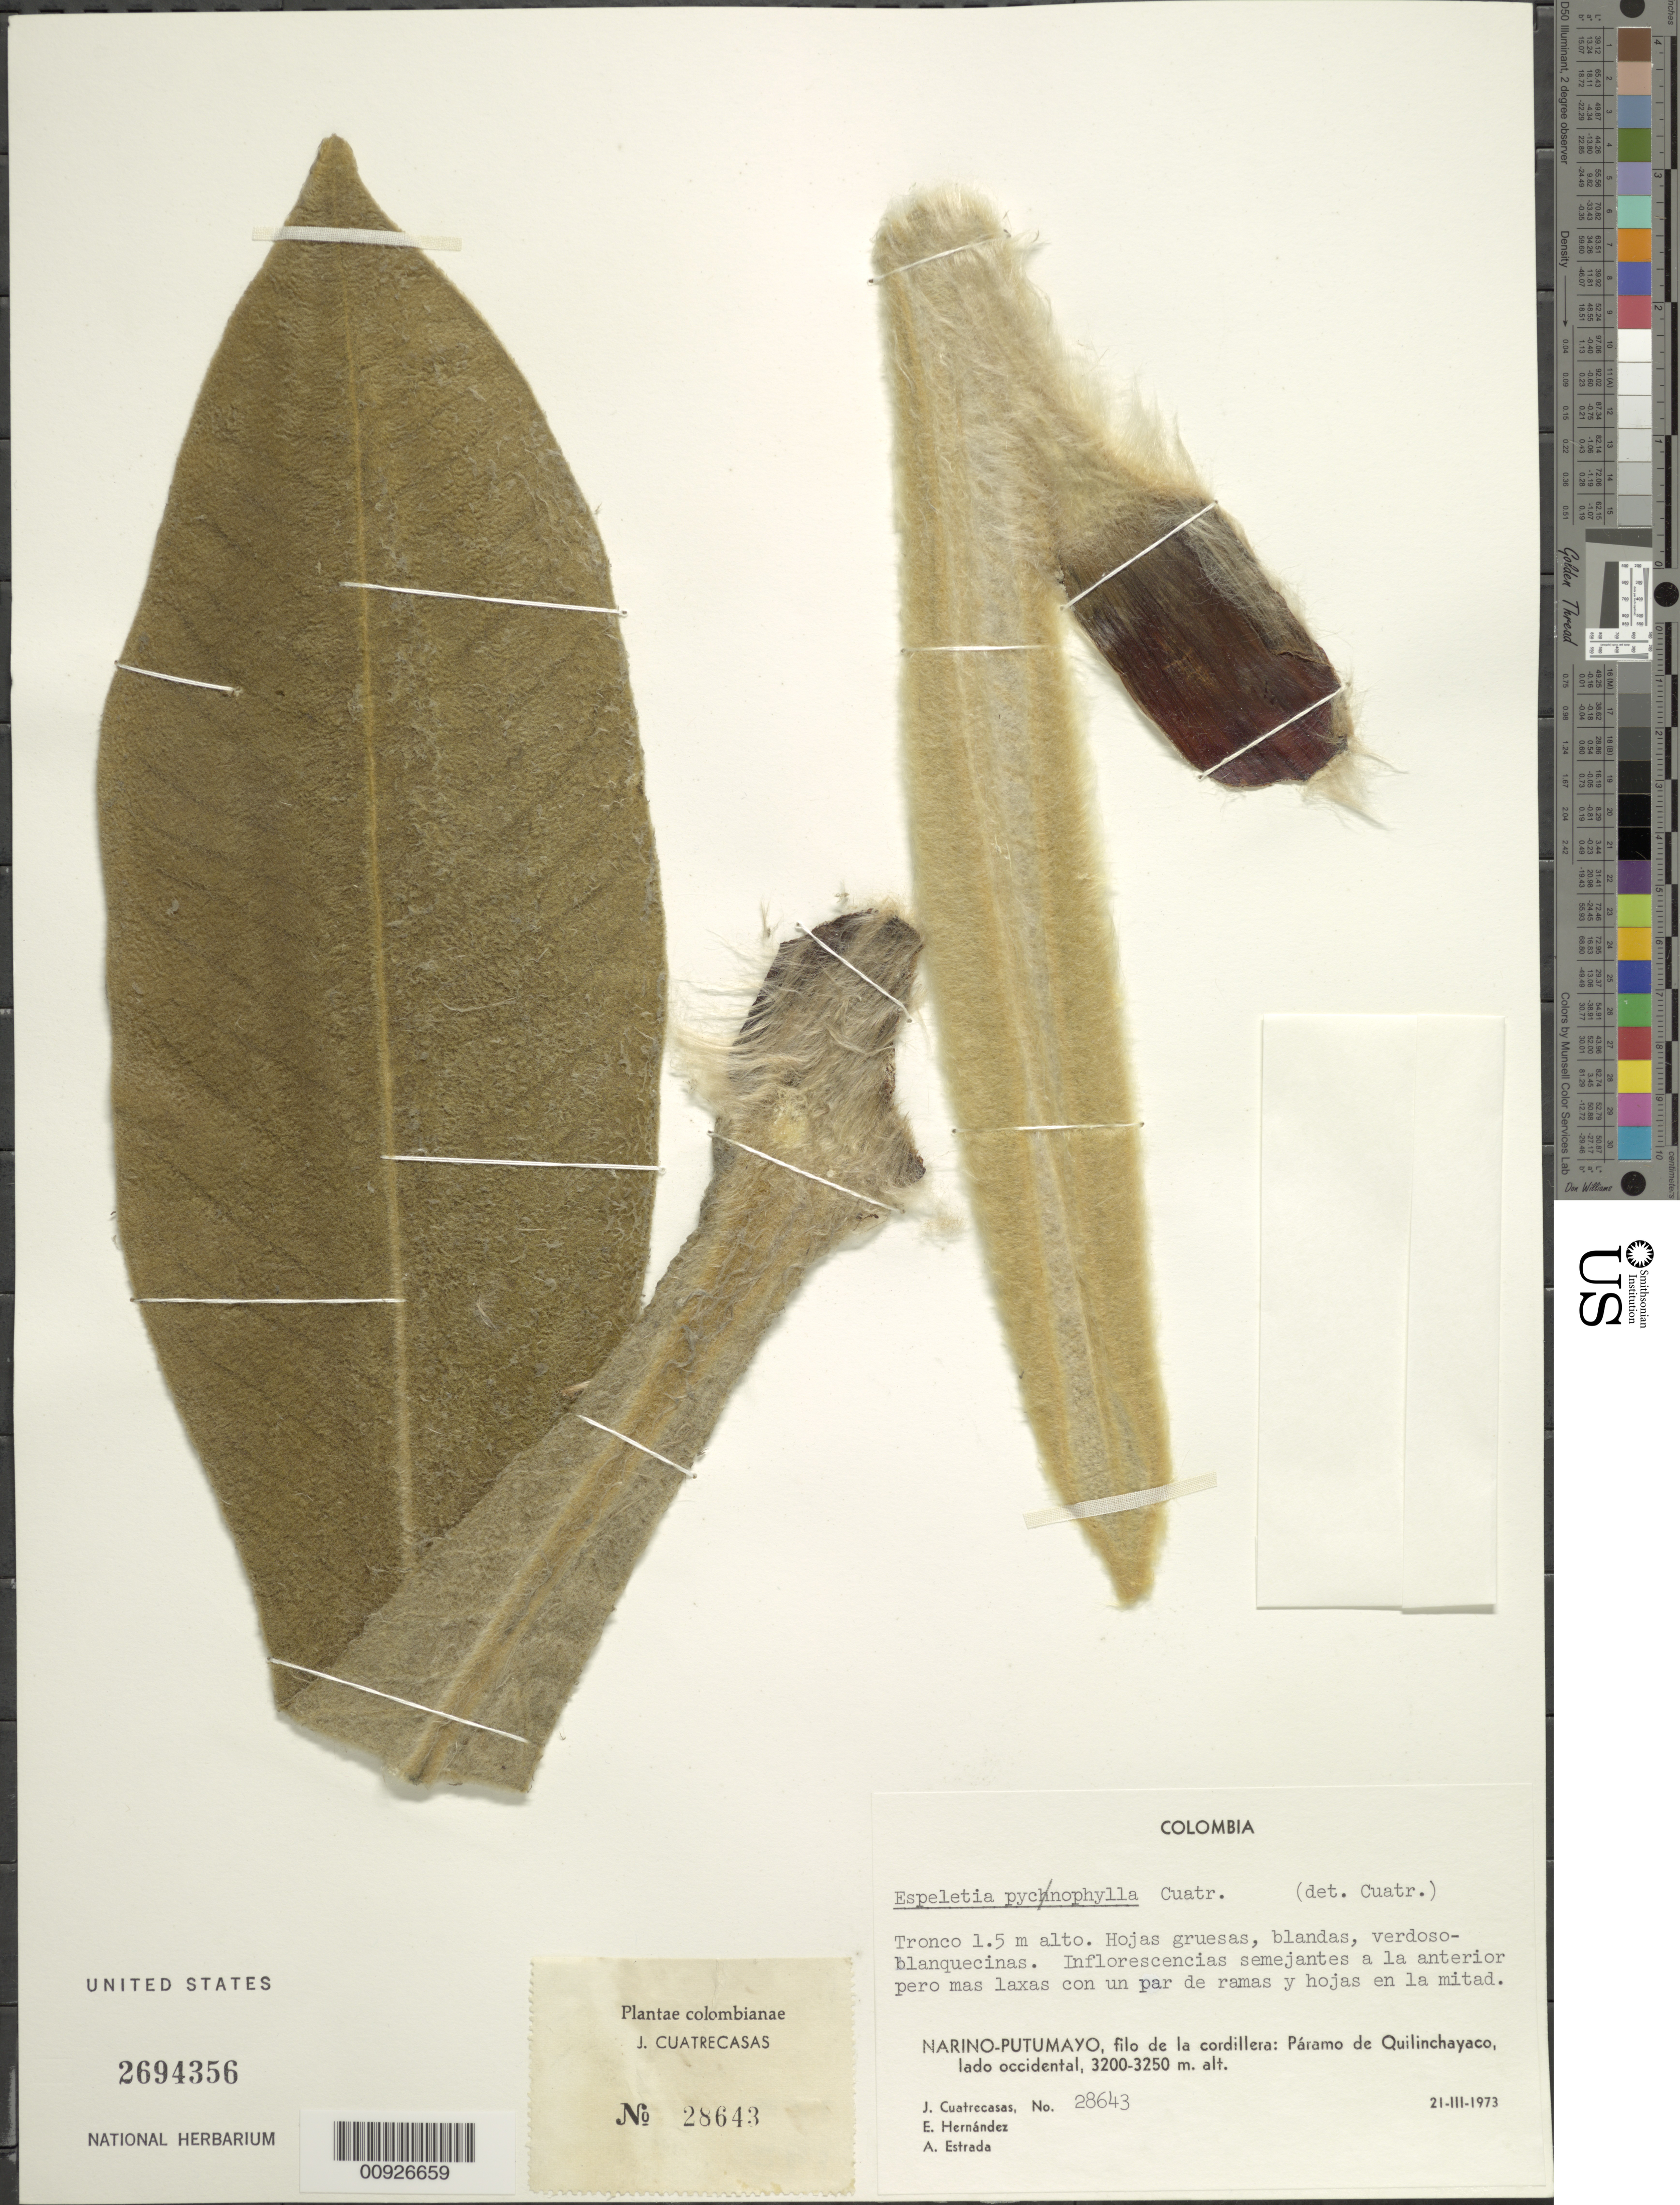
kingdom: Plantae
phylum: Tracheophyta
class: Magnoliopsida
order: Asterales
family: Asteraceae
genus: Espeletia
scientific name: Espeletia pycnophylla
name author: Cuatrec.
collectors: J. Cuatrecasas, E. Hernández & A. Estrada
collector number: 28643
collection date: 1973-03-21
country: Colombia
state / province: Nariño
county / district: Nariño-Putumayo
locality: Paramo de Quilinchayaco. Filo de La Cordillera, Lado Oriental.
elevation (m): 3200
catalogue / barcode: US 2694356